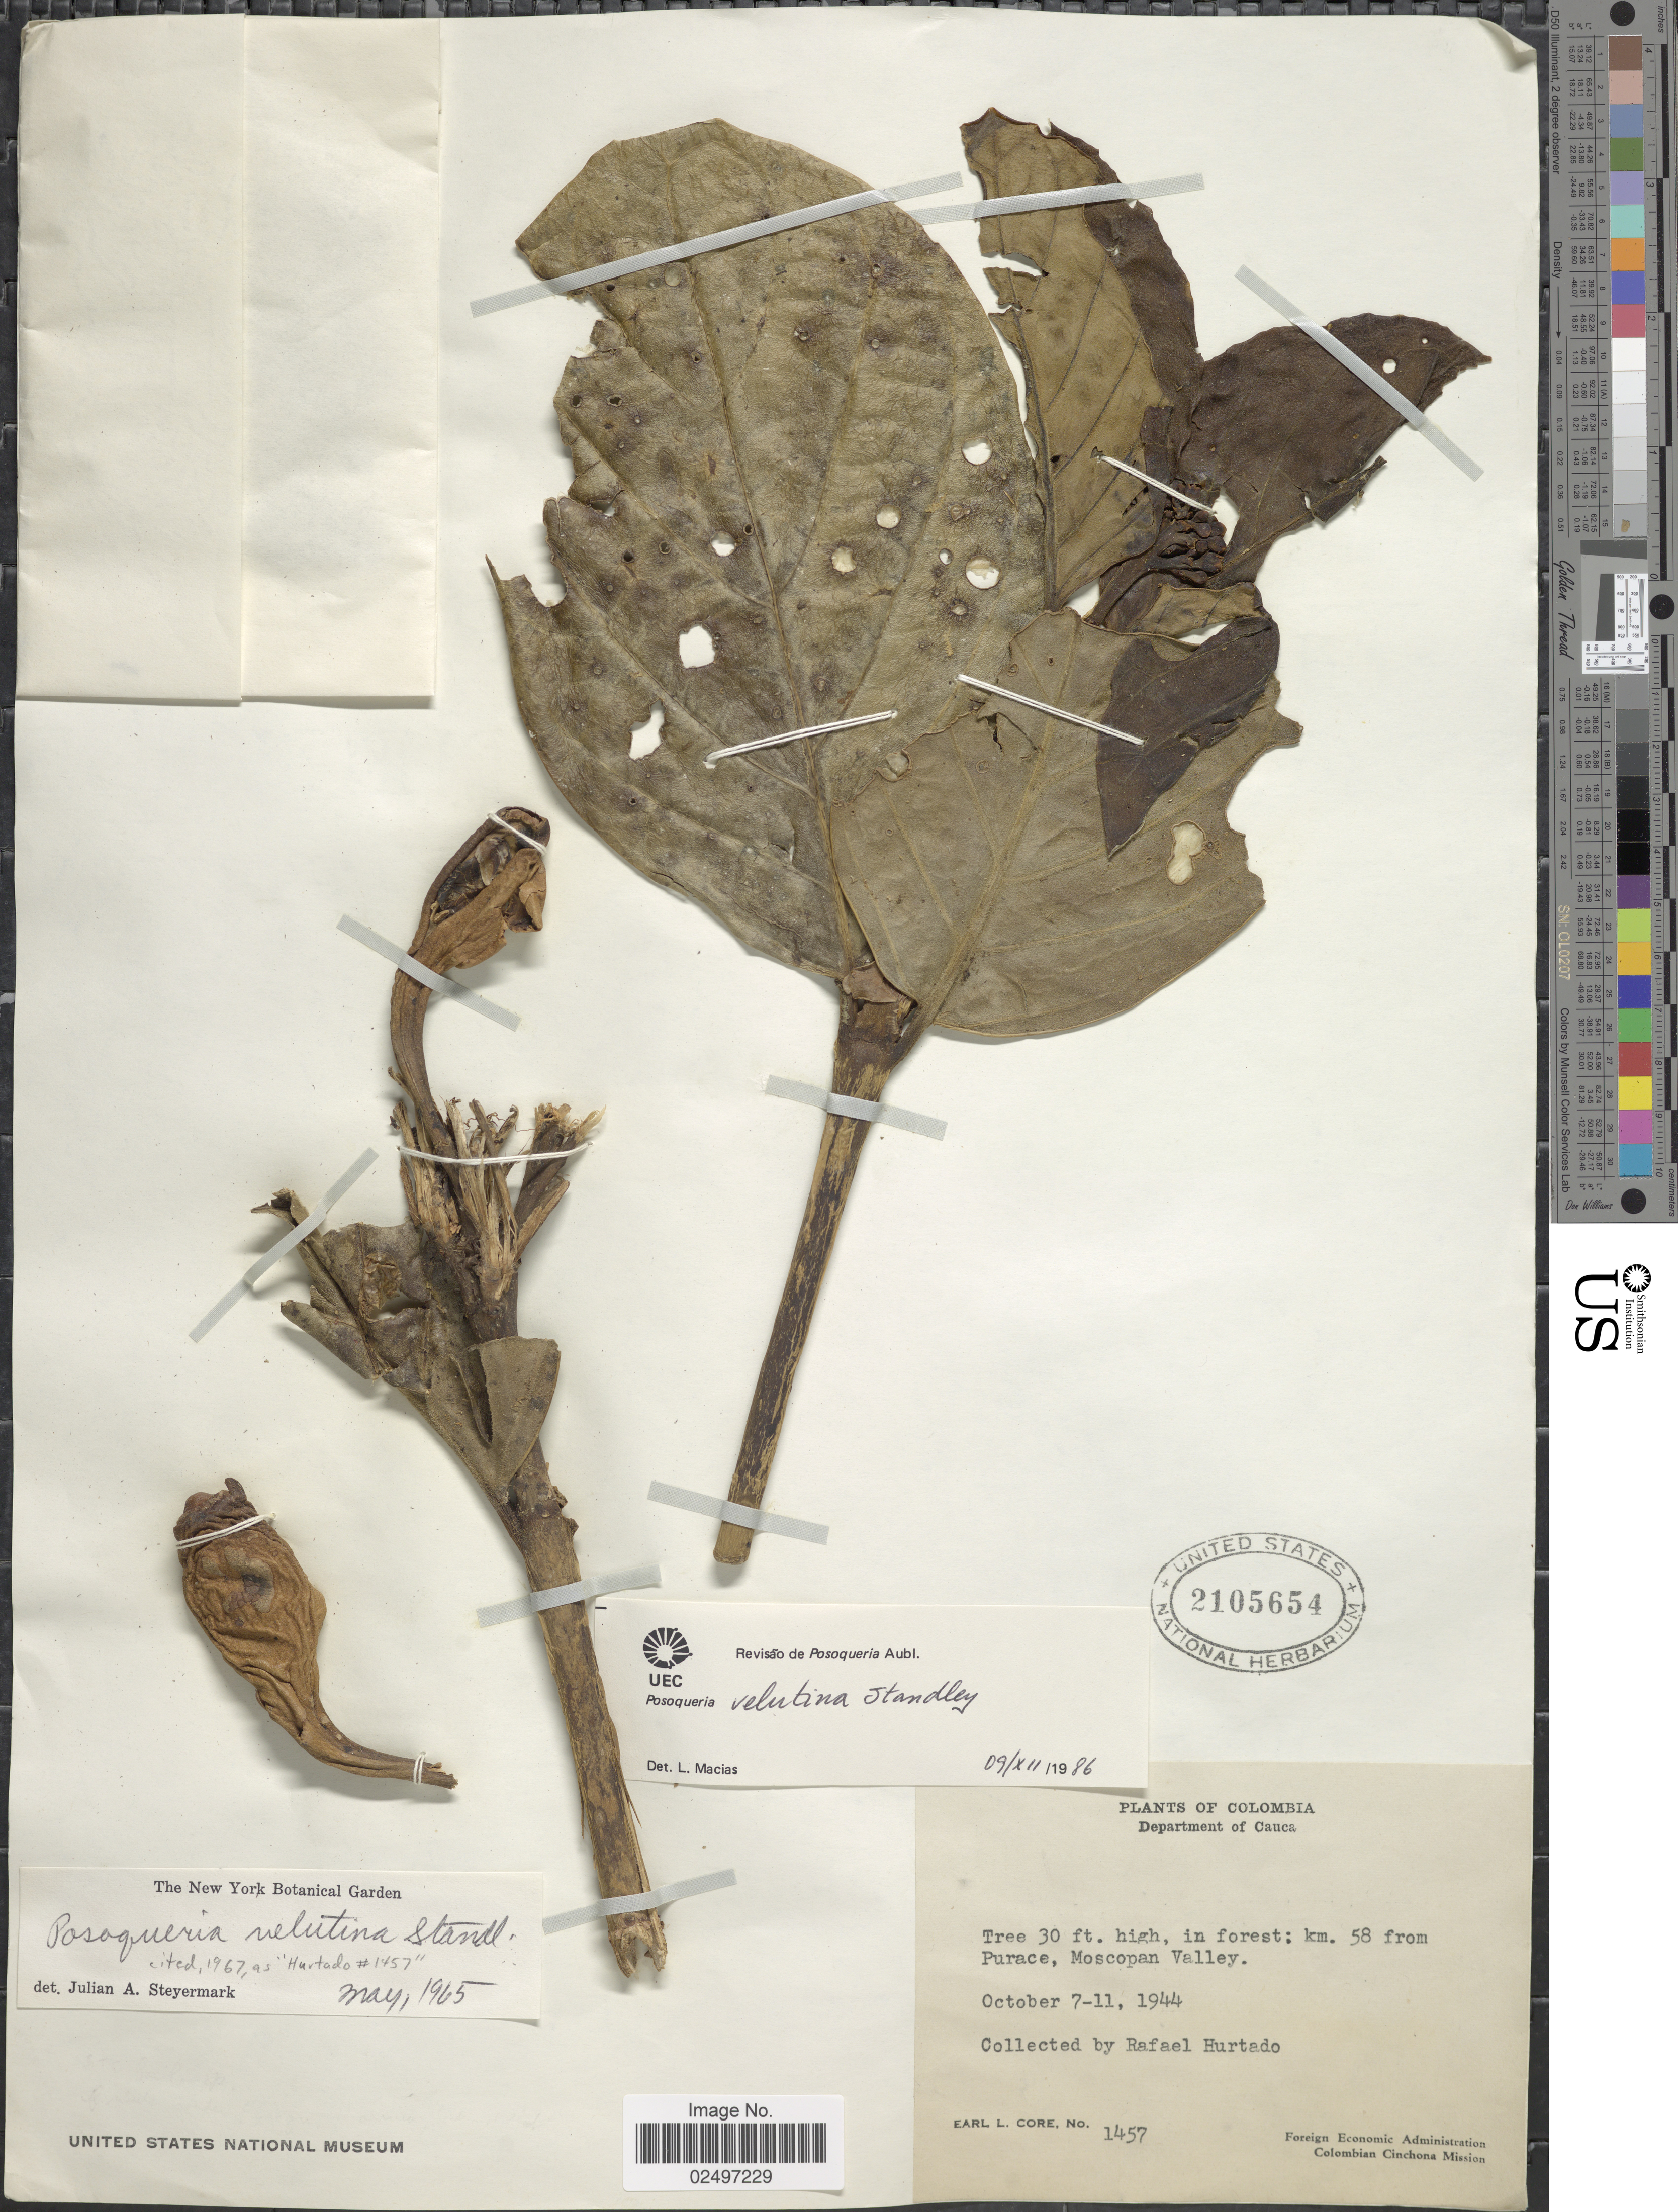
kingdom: Plantae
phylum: Tracheophyta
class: Magnoliopsida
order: Gentianales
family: Rubiaceae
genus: Posoqueria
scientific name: Posoqueria velutina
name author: Standl.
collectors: R. Hurtado & E. L. Core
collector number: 1457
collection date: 1944-10-07/1944-10-11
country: Colombia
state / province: Cauca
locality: Km. 58 from Purace, Moscopan Valley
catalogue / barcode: US 2105654